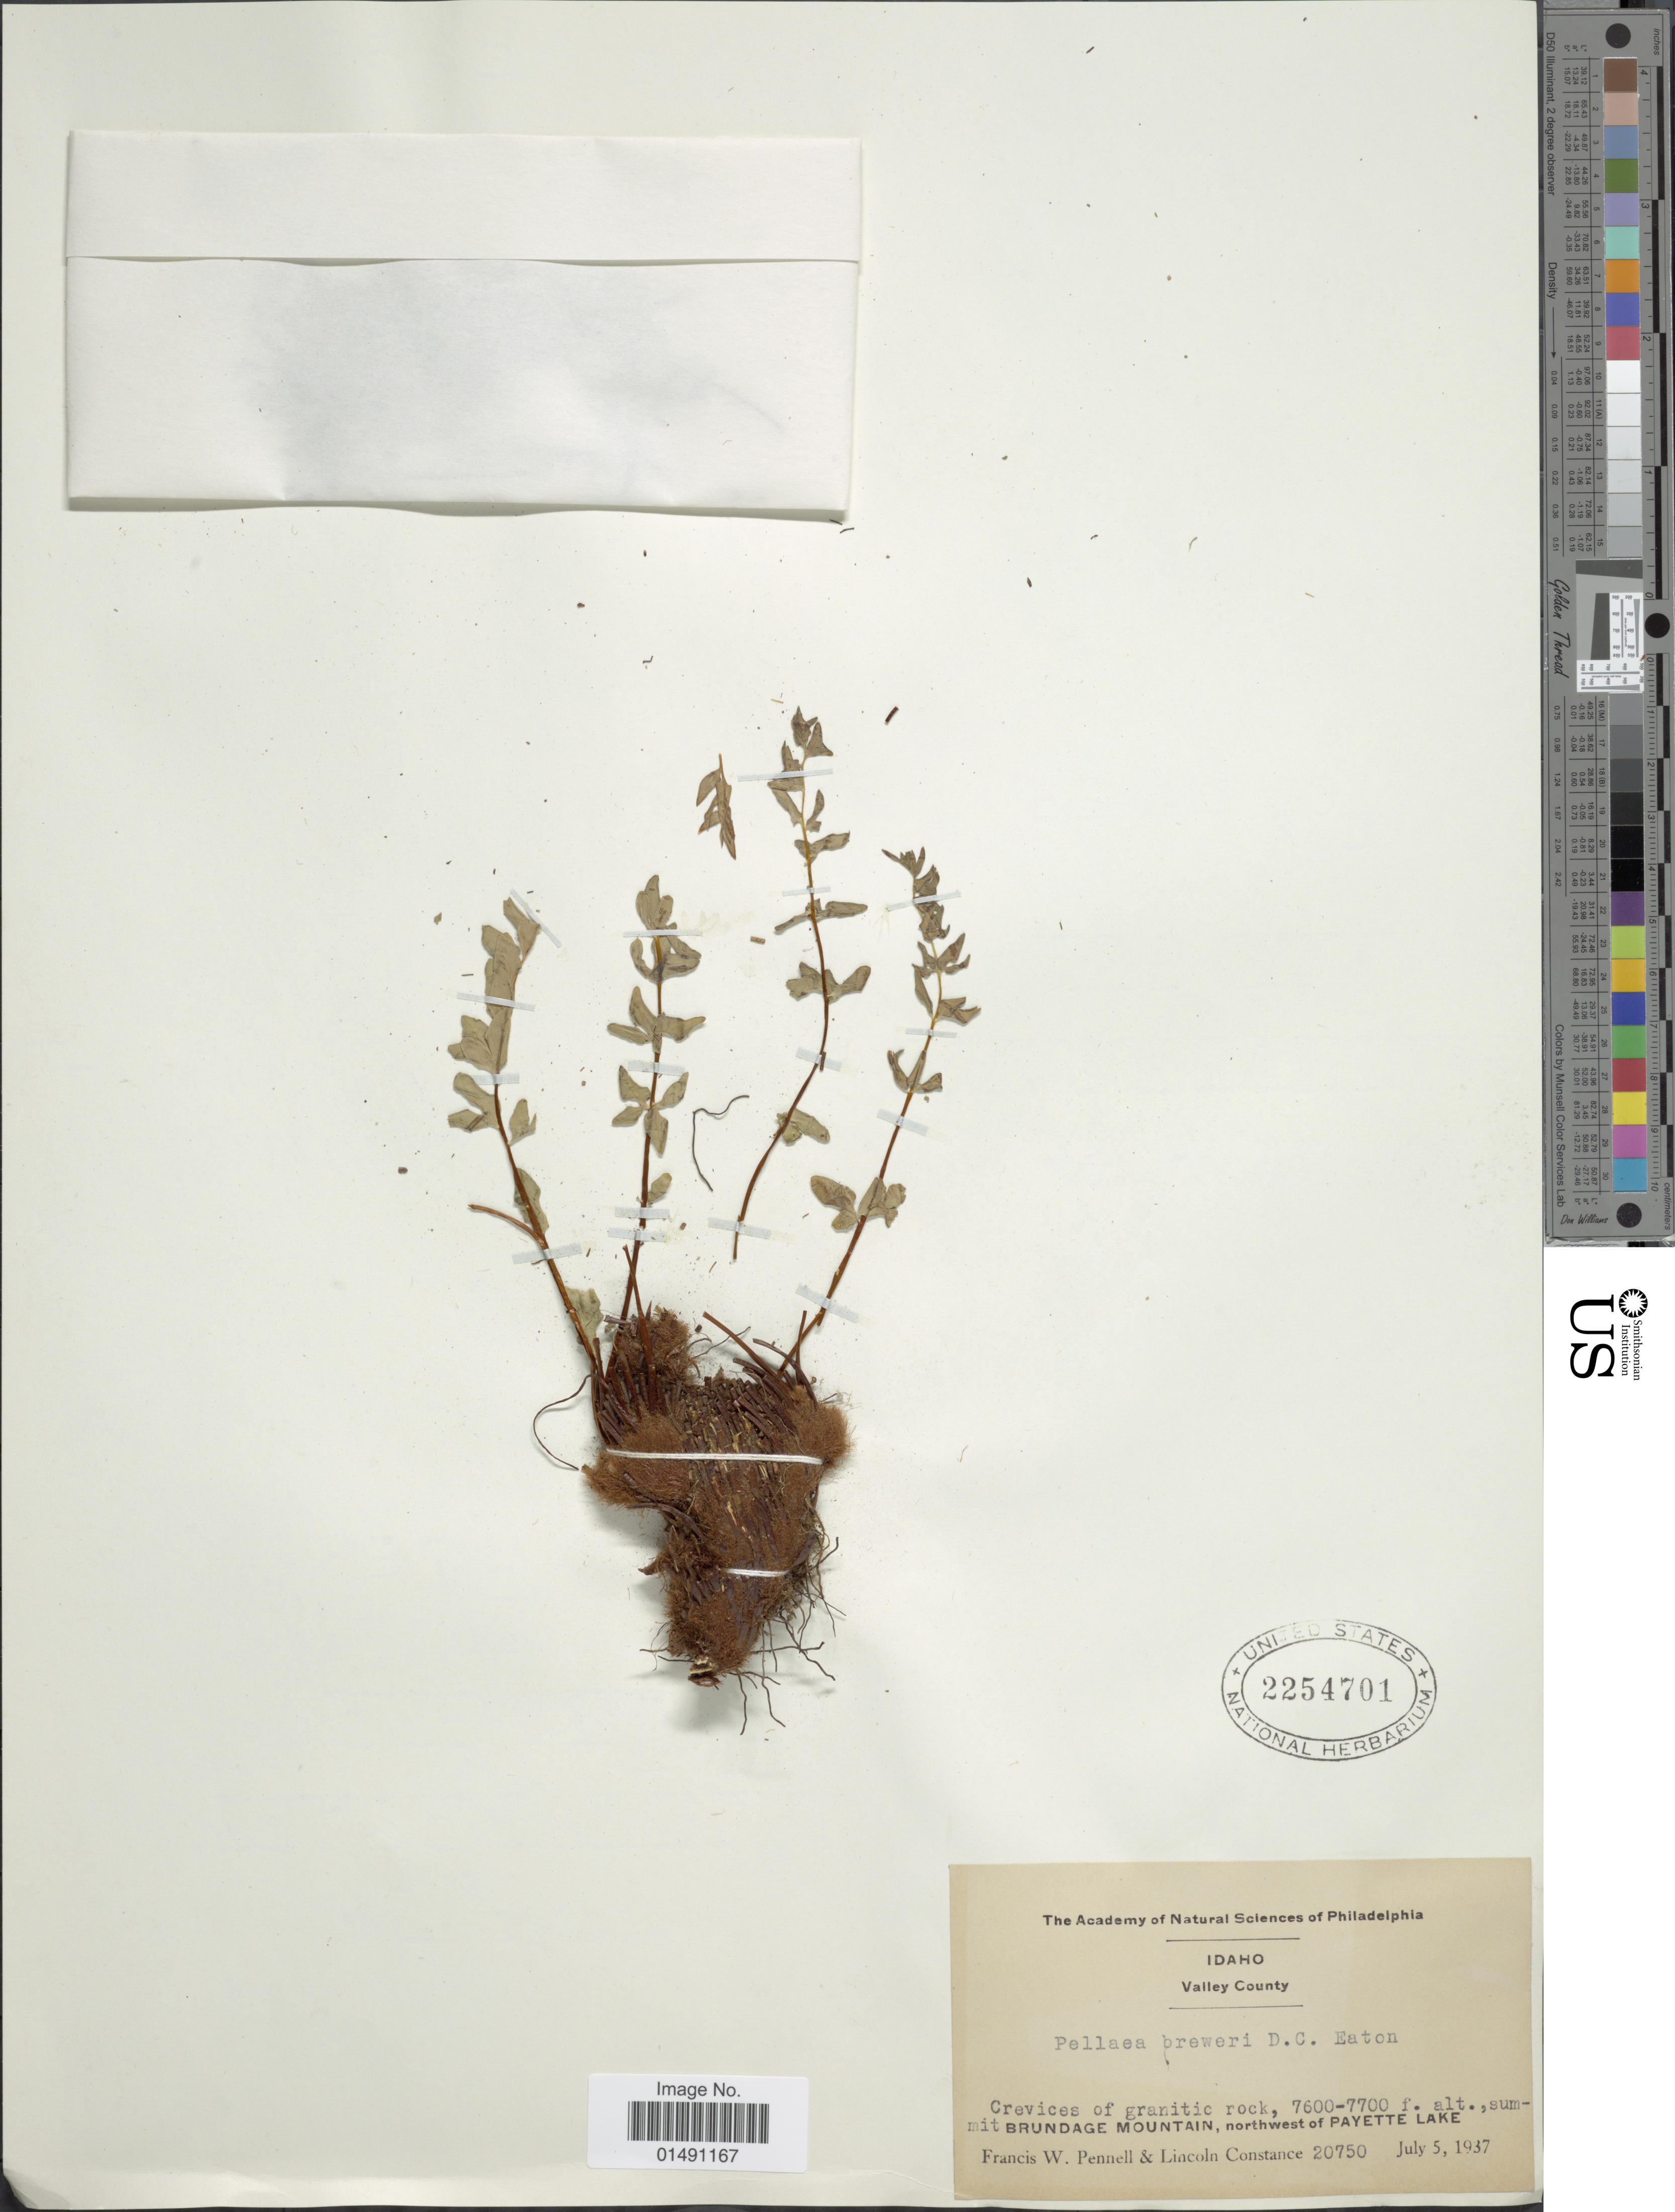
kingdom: Plantae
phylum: Tracheophyta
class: Polypodiopsida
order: Polypodiales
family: Pteridaceae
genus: Pellaea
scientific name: Pellaea breweri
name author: D.C. Eaton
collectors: F. W. Pennell & L. Constance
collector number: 20750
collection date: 1937-07-05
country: United States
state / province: Idaho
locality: Valley County, Crevices of granitic rock, summit Brundage Mountain, northwest of Payette Lake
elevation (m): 2316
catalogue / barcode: US 2254701